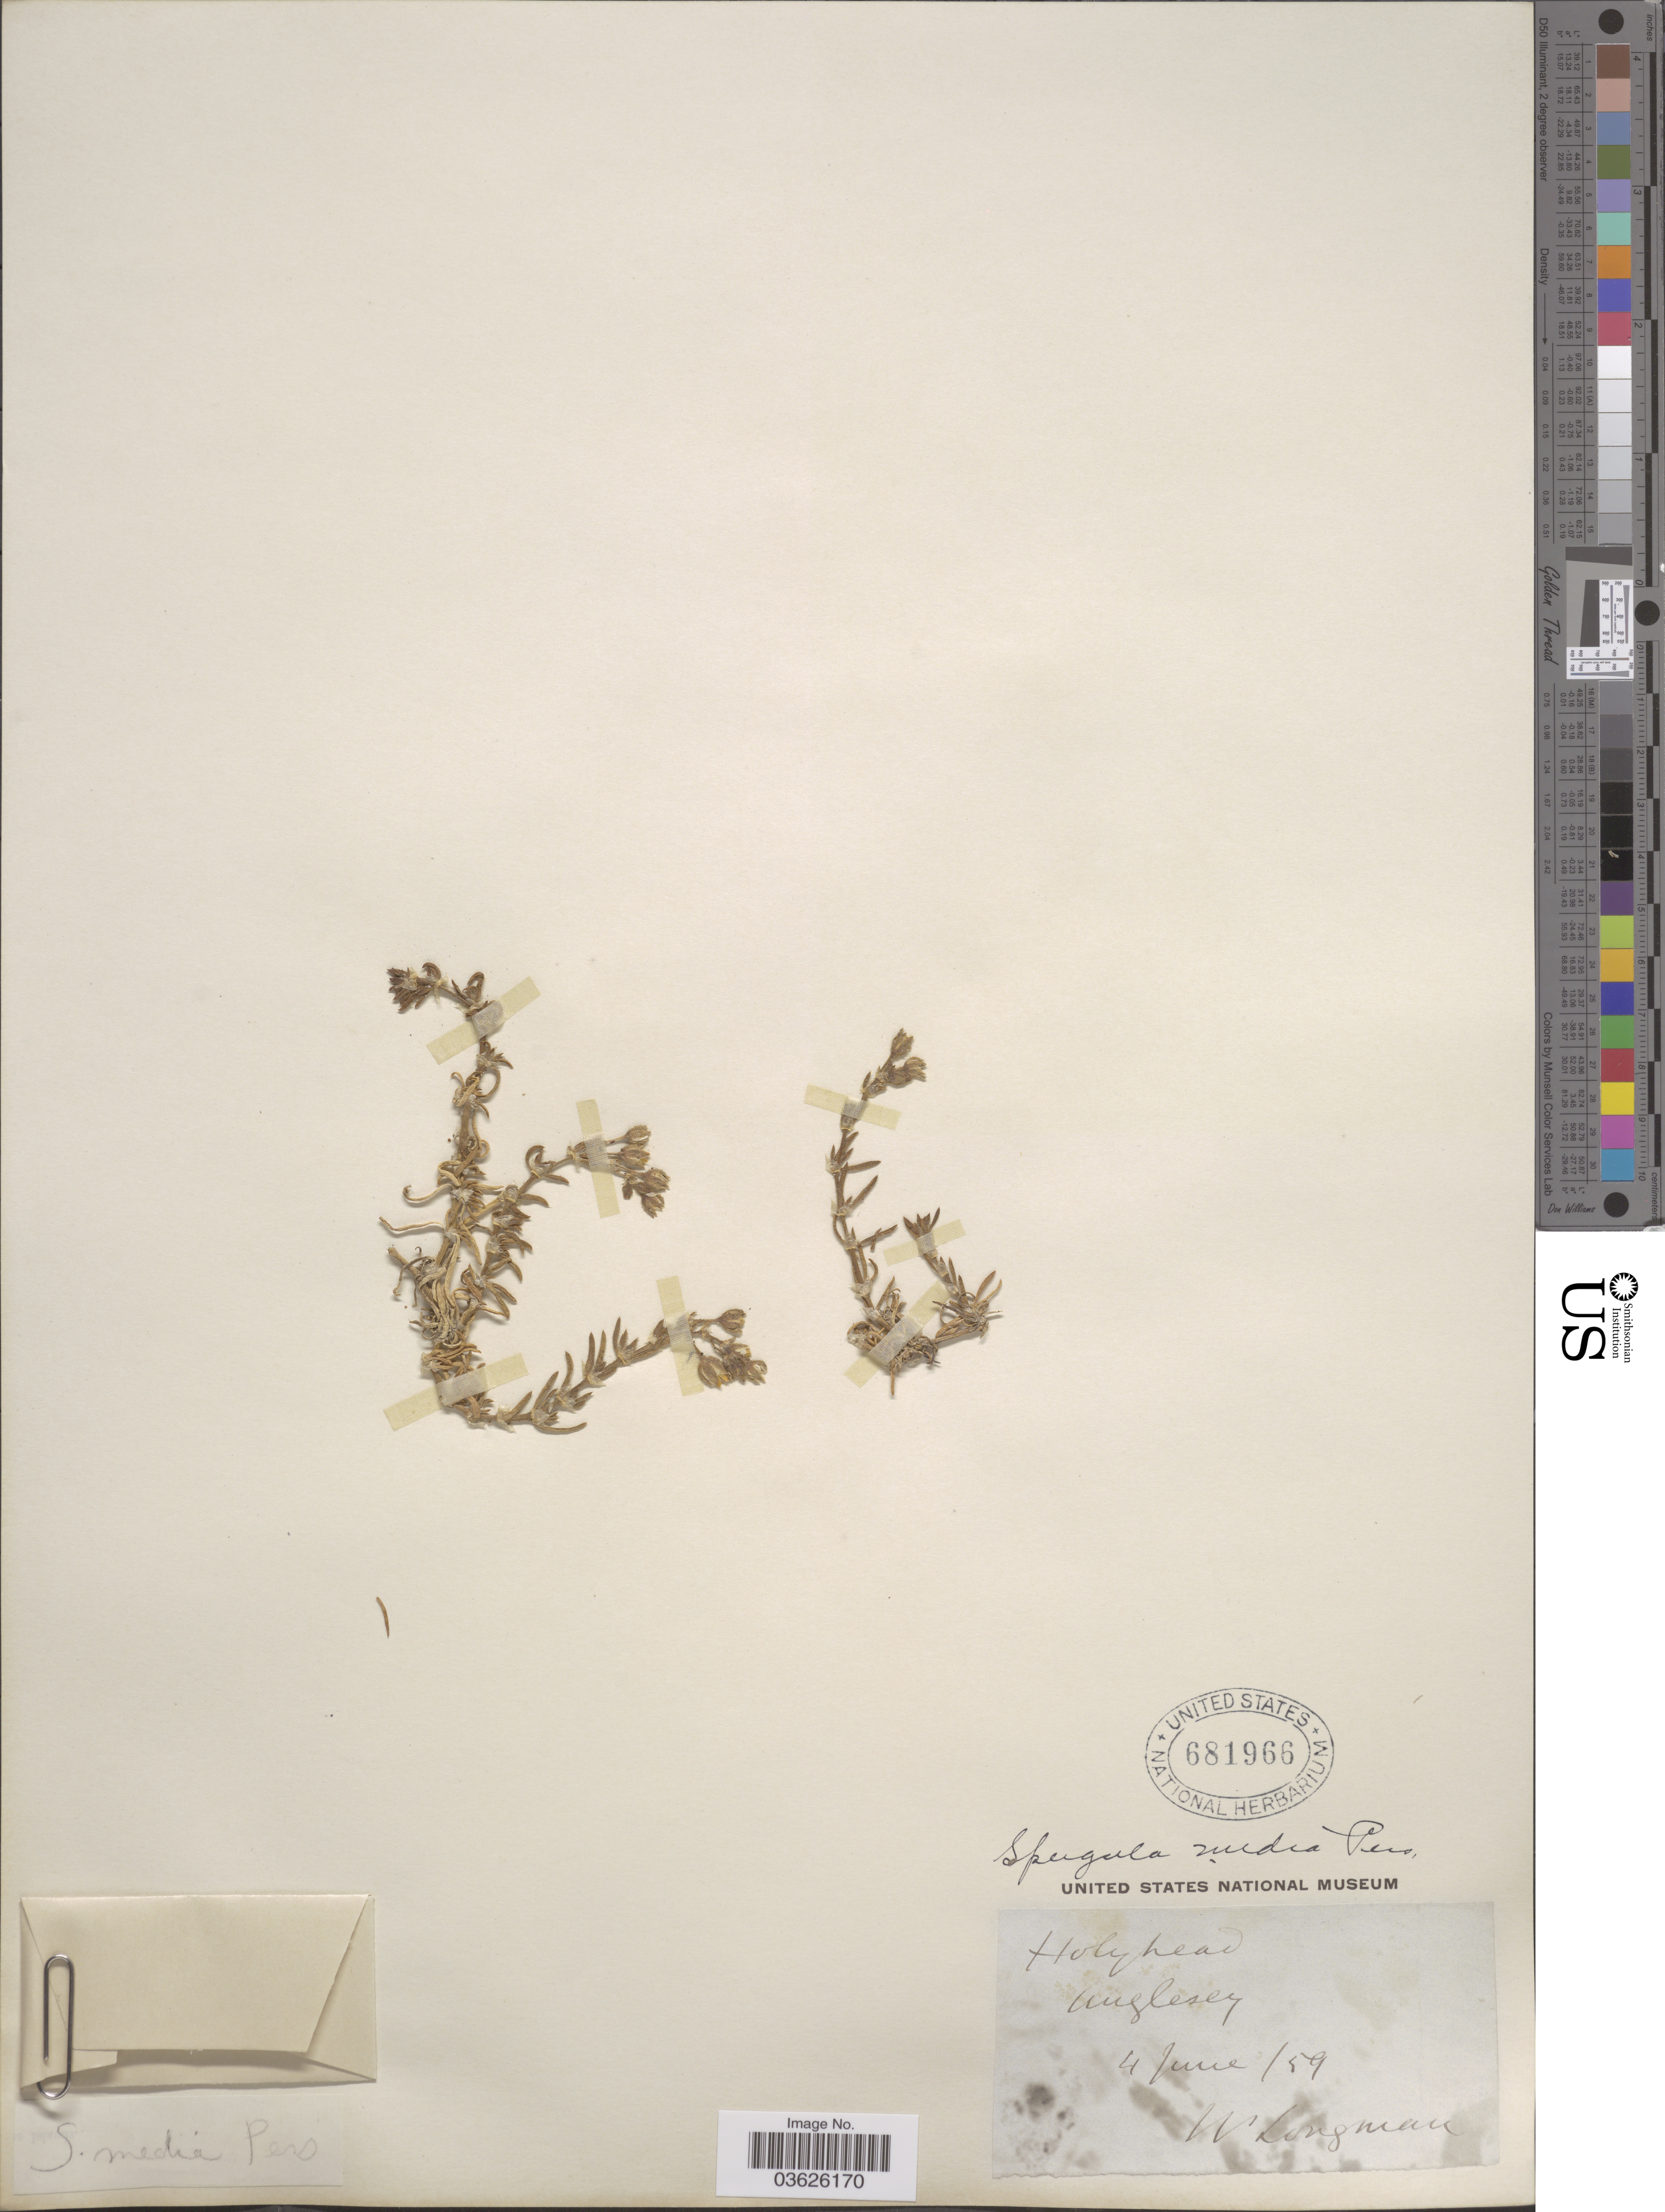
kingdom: Plantae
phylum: Tracheophyta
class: Magnoliopsida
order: Caryophyllales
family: Caryophyllaceae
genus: Tissa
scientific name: Tissa media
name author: Reiche & Johow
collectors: W. Longman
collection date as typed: Transcribed d/m/y: 4/6/59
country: United Kingdom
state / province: Wales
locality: Holyhead, Anglesey.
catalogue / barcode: US 681966